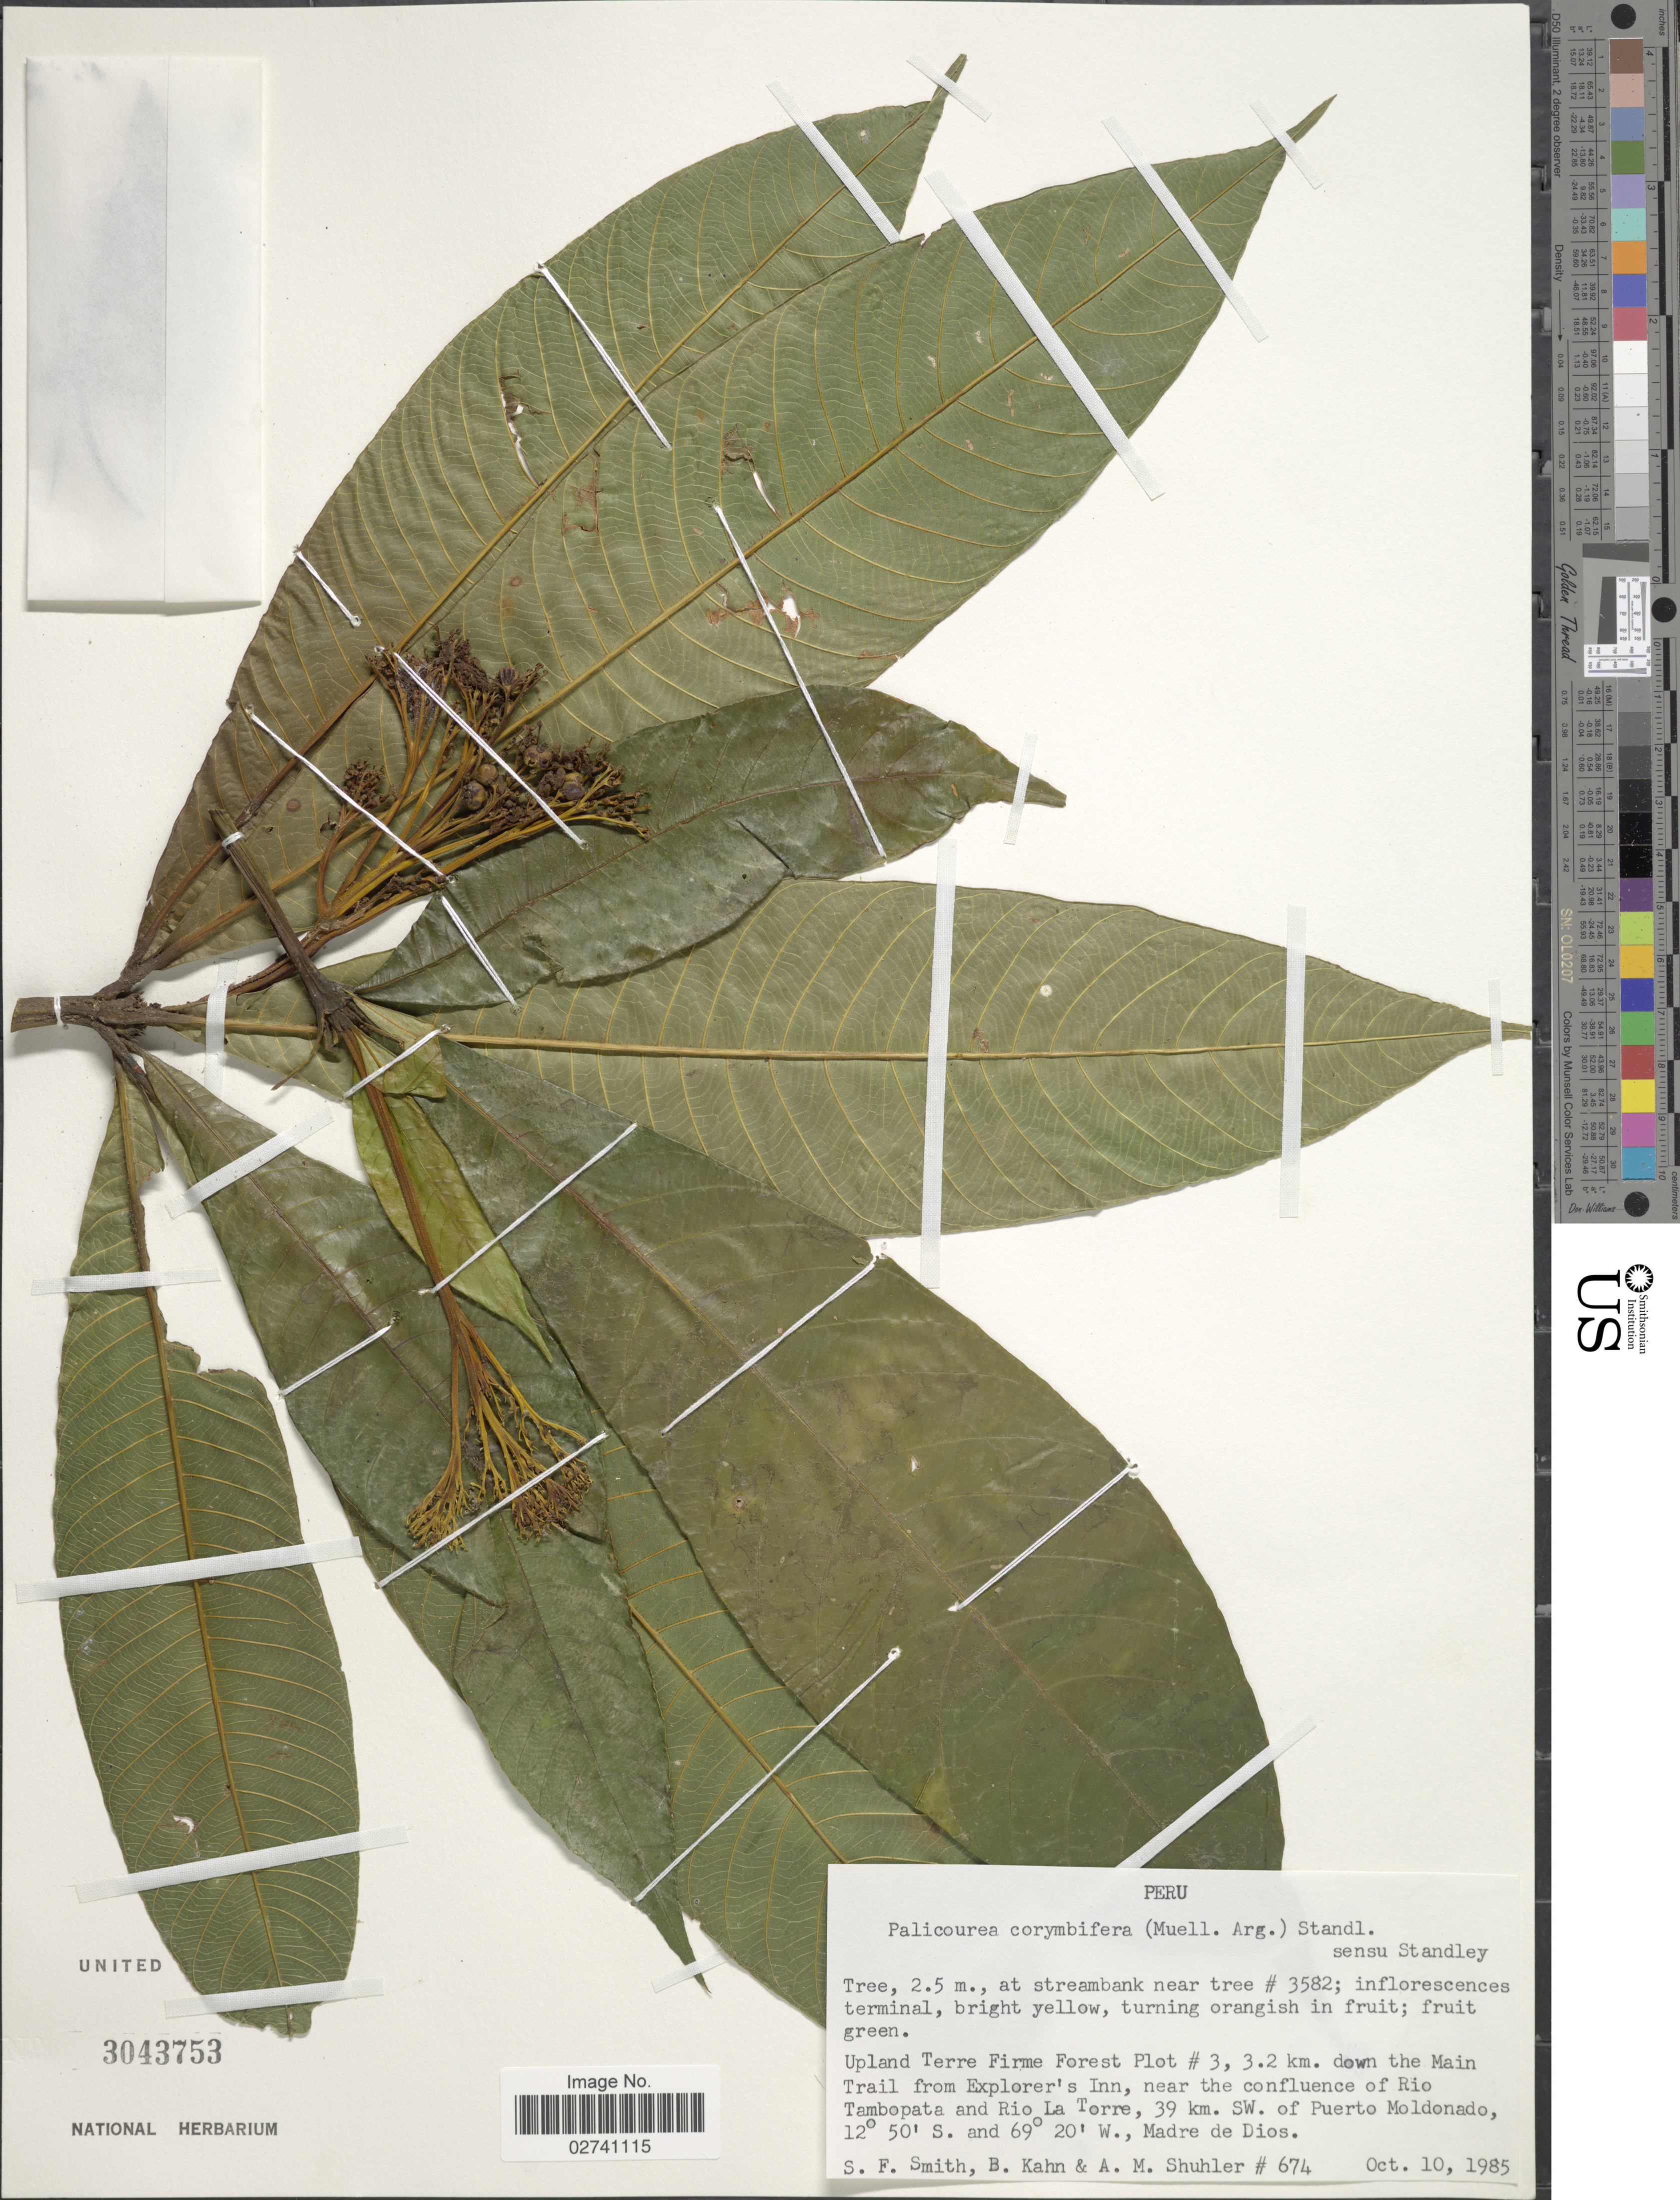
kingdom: Plantae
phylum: Tracheophyta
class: Magnoliopsida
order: Gentianales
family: Rubiaceae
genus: Palicourea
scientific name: Palicourea corymbifera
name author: (Müll. Arg.) Standl.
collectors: S.F. Smith, B. Kahn & A. Shuhler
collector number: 674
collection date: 1985-10-10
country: Peru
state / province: Madre de Dios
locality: Upland Terre Firme Forest Plot # 3, 3.2 km. down the Main Trail from Explorer's Inn, near the confluence of Rio Tambopata and Rio La Torre, 39 km. SW. of Puerto Moldonado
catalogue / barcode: US 3043753